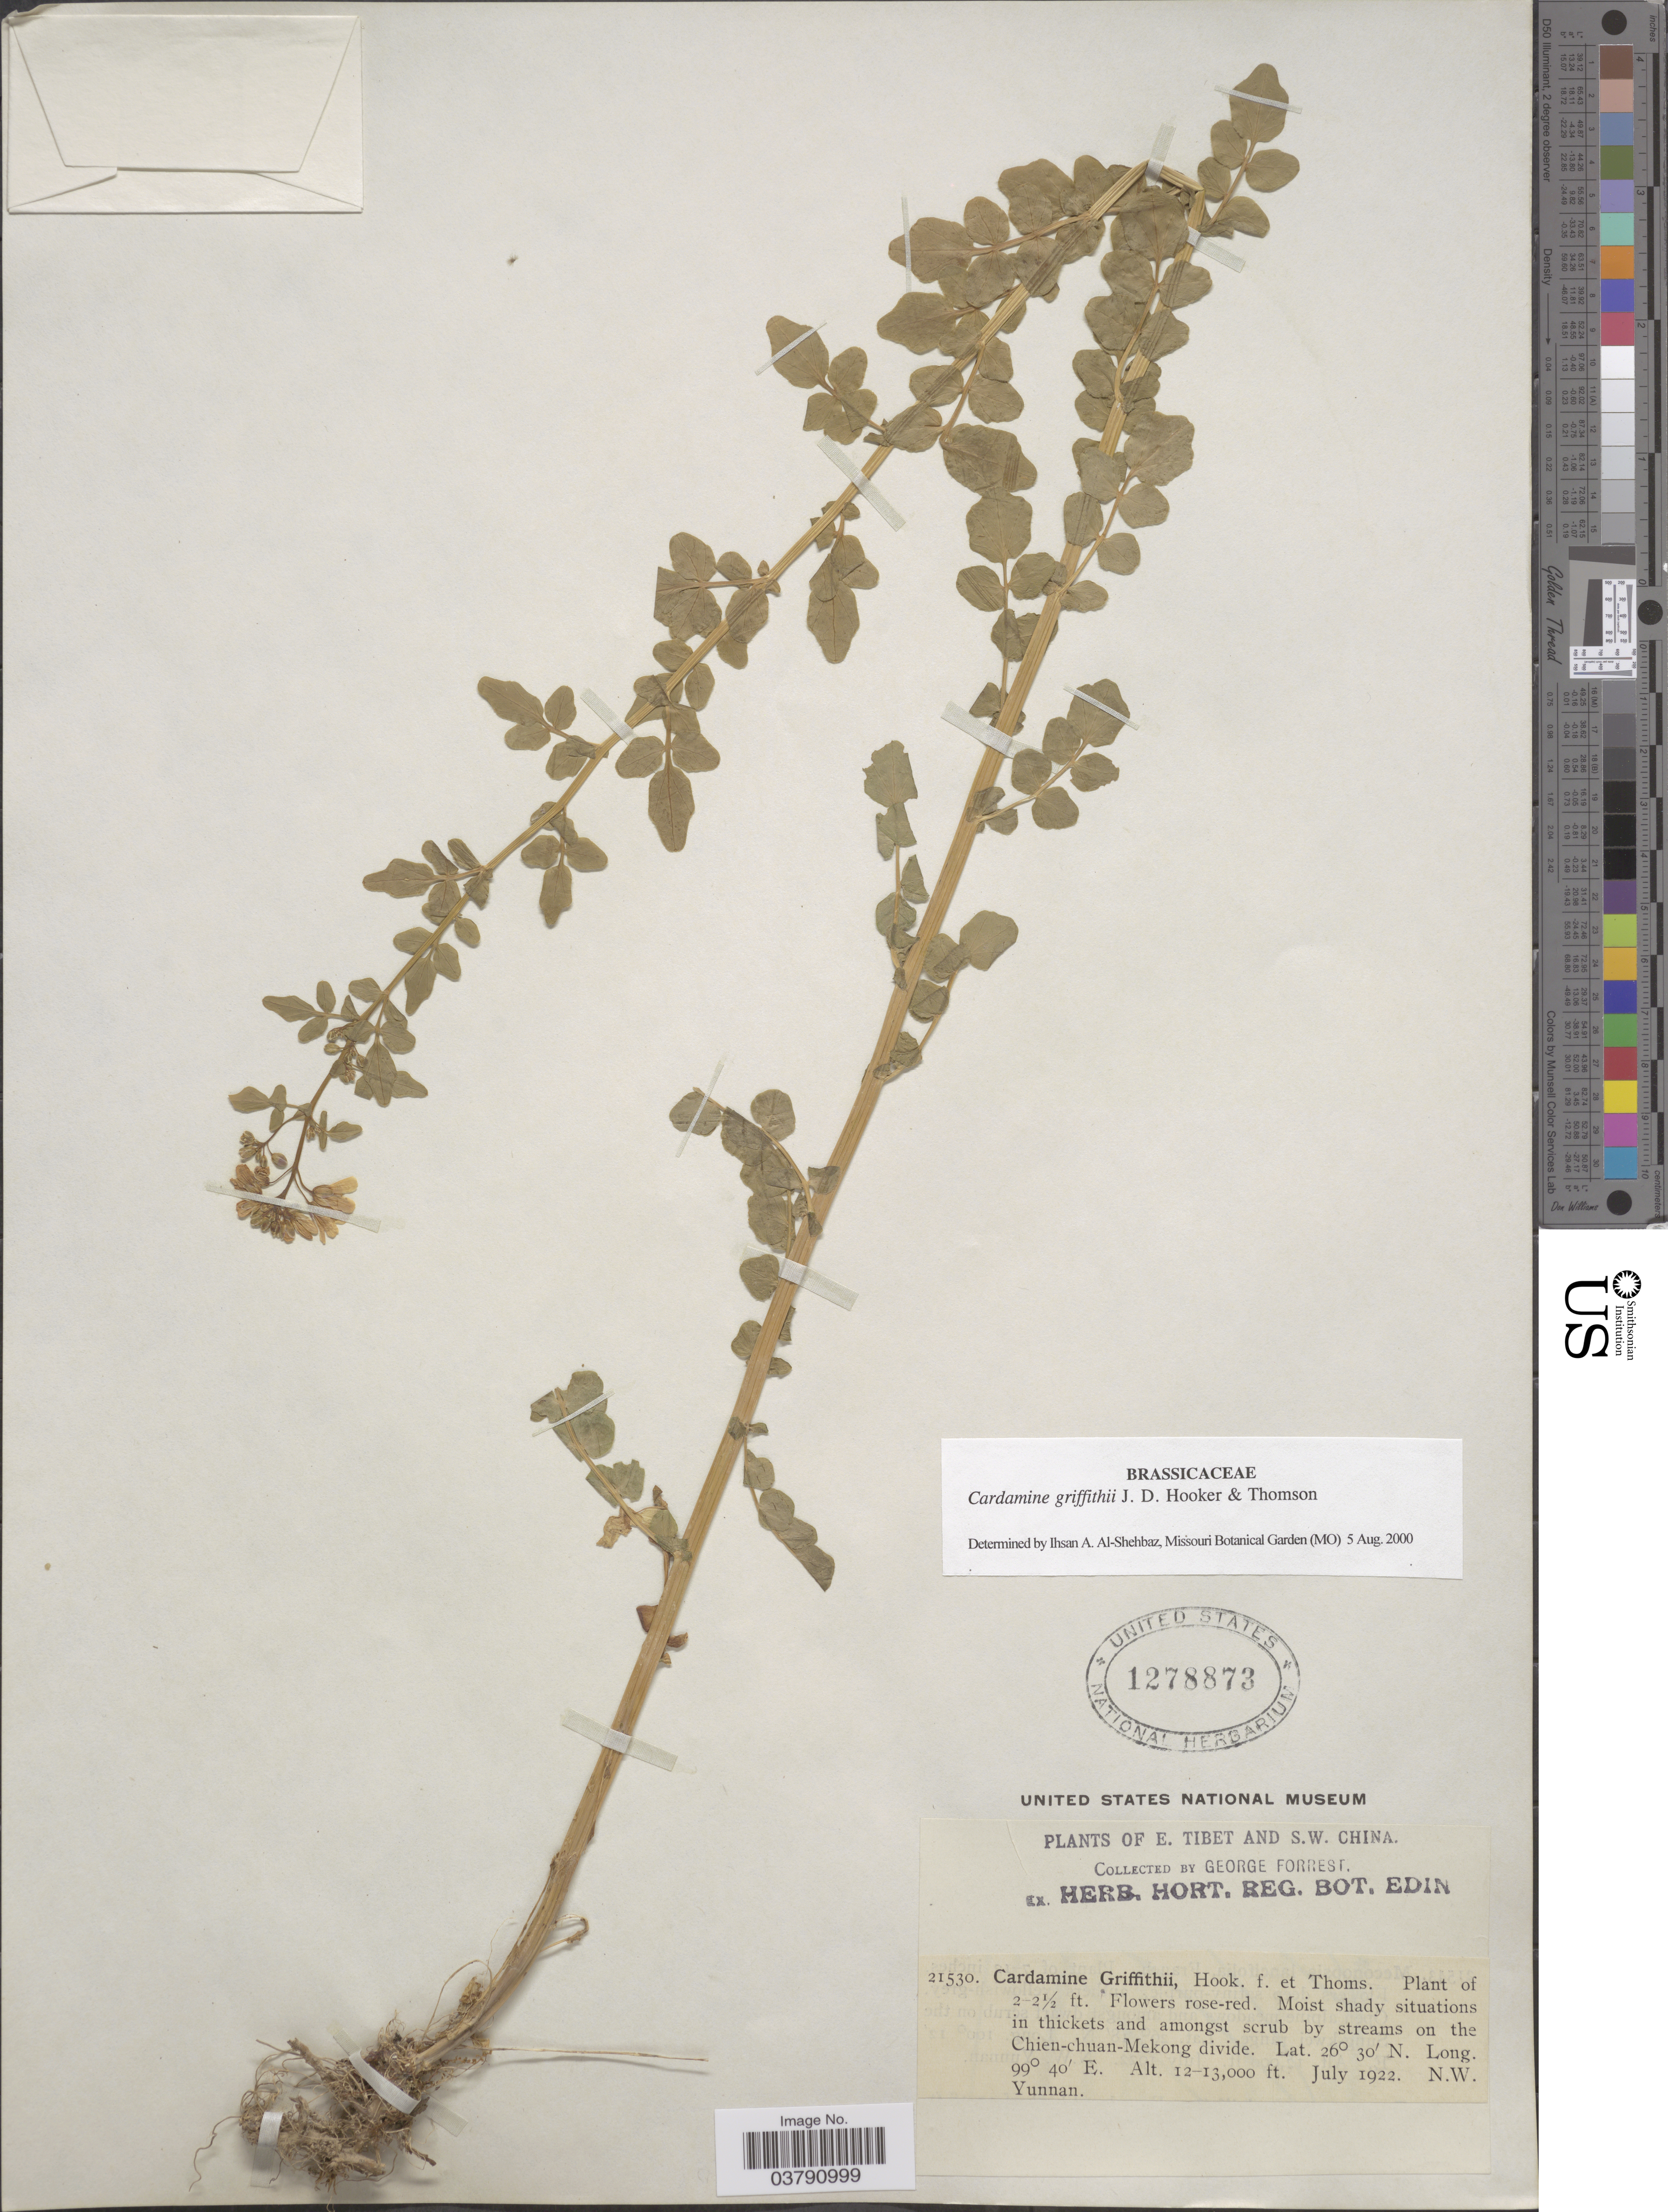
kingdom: Plantae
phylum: Tracheophyta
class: Magnoliopsida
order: Brassicales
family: Brassicaceae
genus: Cardamine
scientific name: Cardamine griffithii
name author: (Thomson) Hook. f.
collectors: G. Forrest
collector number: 21530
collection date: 1922-07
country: China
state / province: Yunnan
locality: S.W. China. By streams on the Chien-chuan-Mekong divide. N.W. Yunnan.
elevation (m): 3658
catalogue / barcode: US 1278873